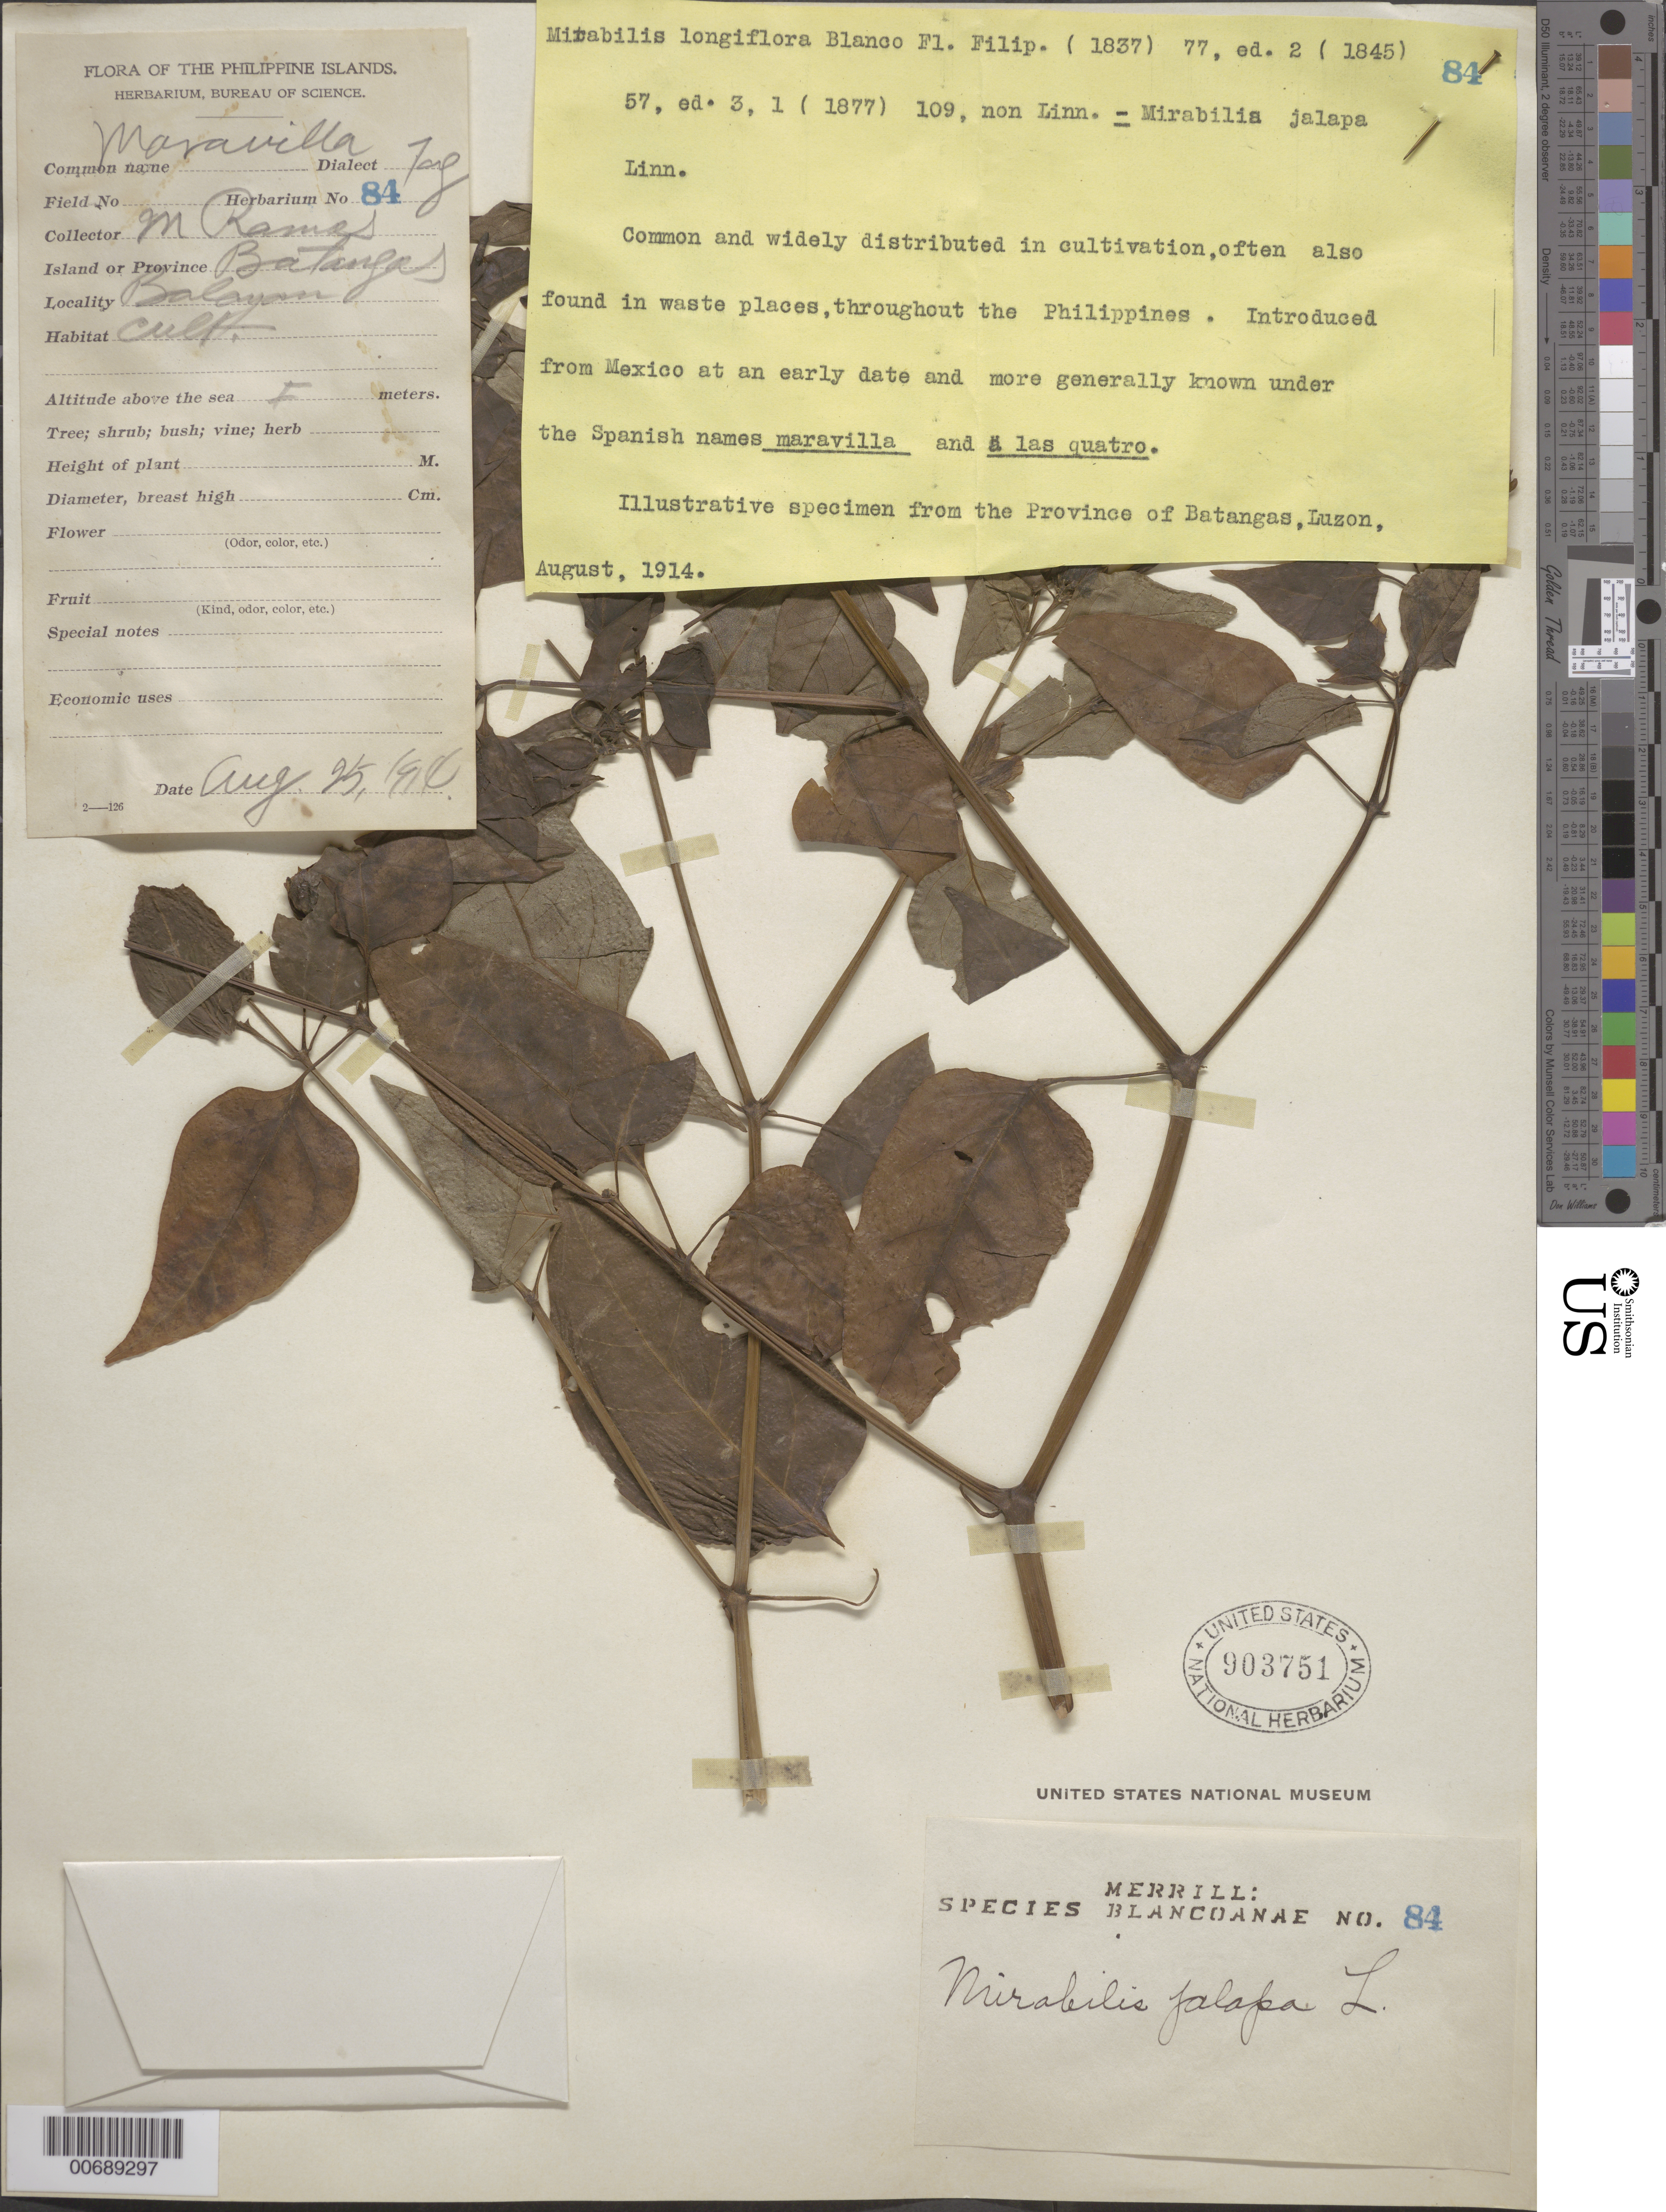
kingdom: Plantae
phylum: Tracheophyta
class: Magnoliopsida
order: Caryophyllales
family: Nyctaginaceae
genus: Mirabilis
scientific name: Mirabilis jalapa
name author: L.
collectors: M. Ramos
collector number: Sp. Blancoan. 0084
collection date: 1913-08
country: Philippines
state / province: Calabarzon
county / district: Batangas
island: Luzon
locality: Balayan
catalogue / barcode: US 903751